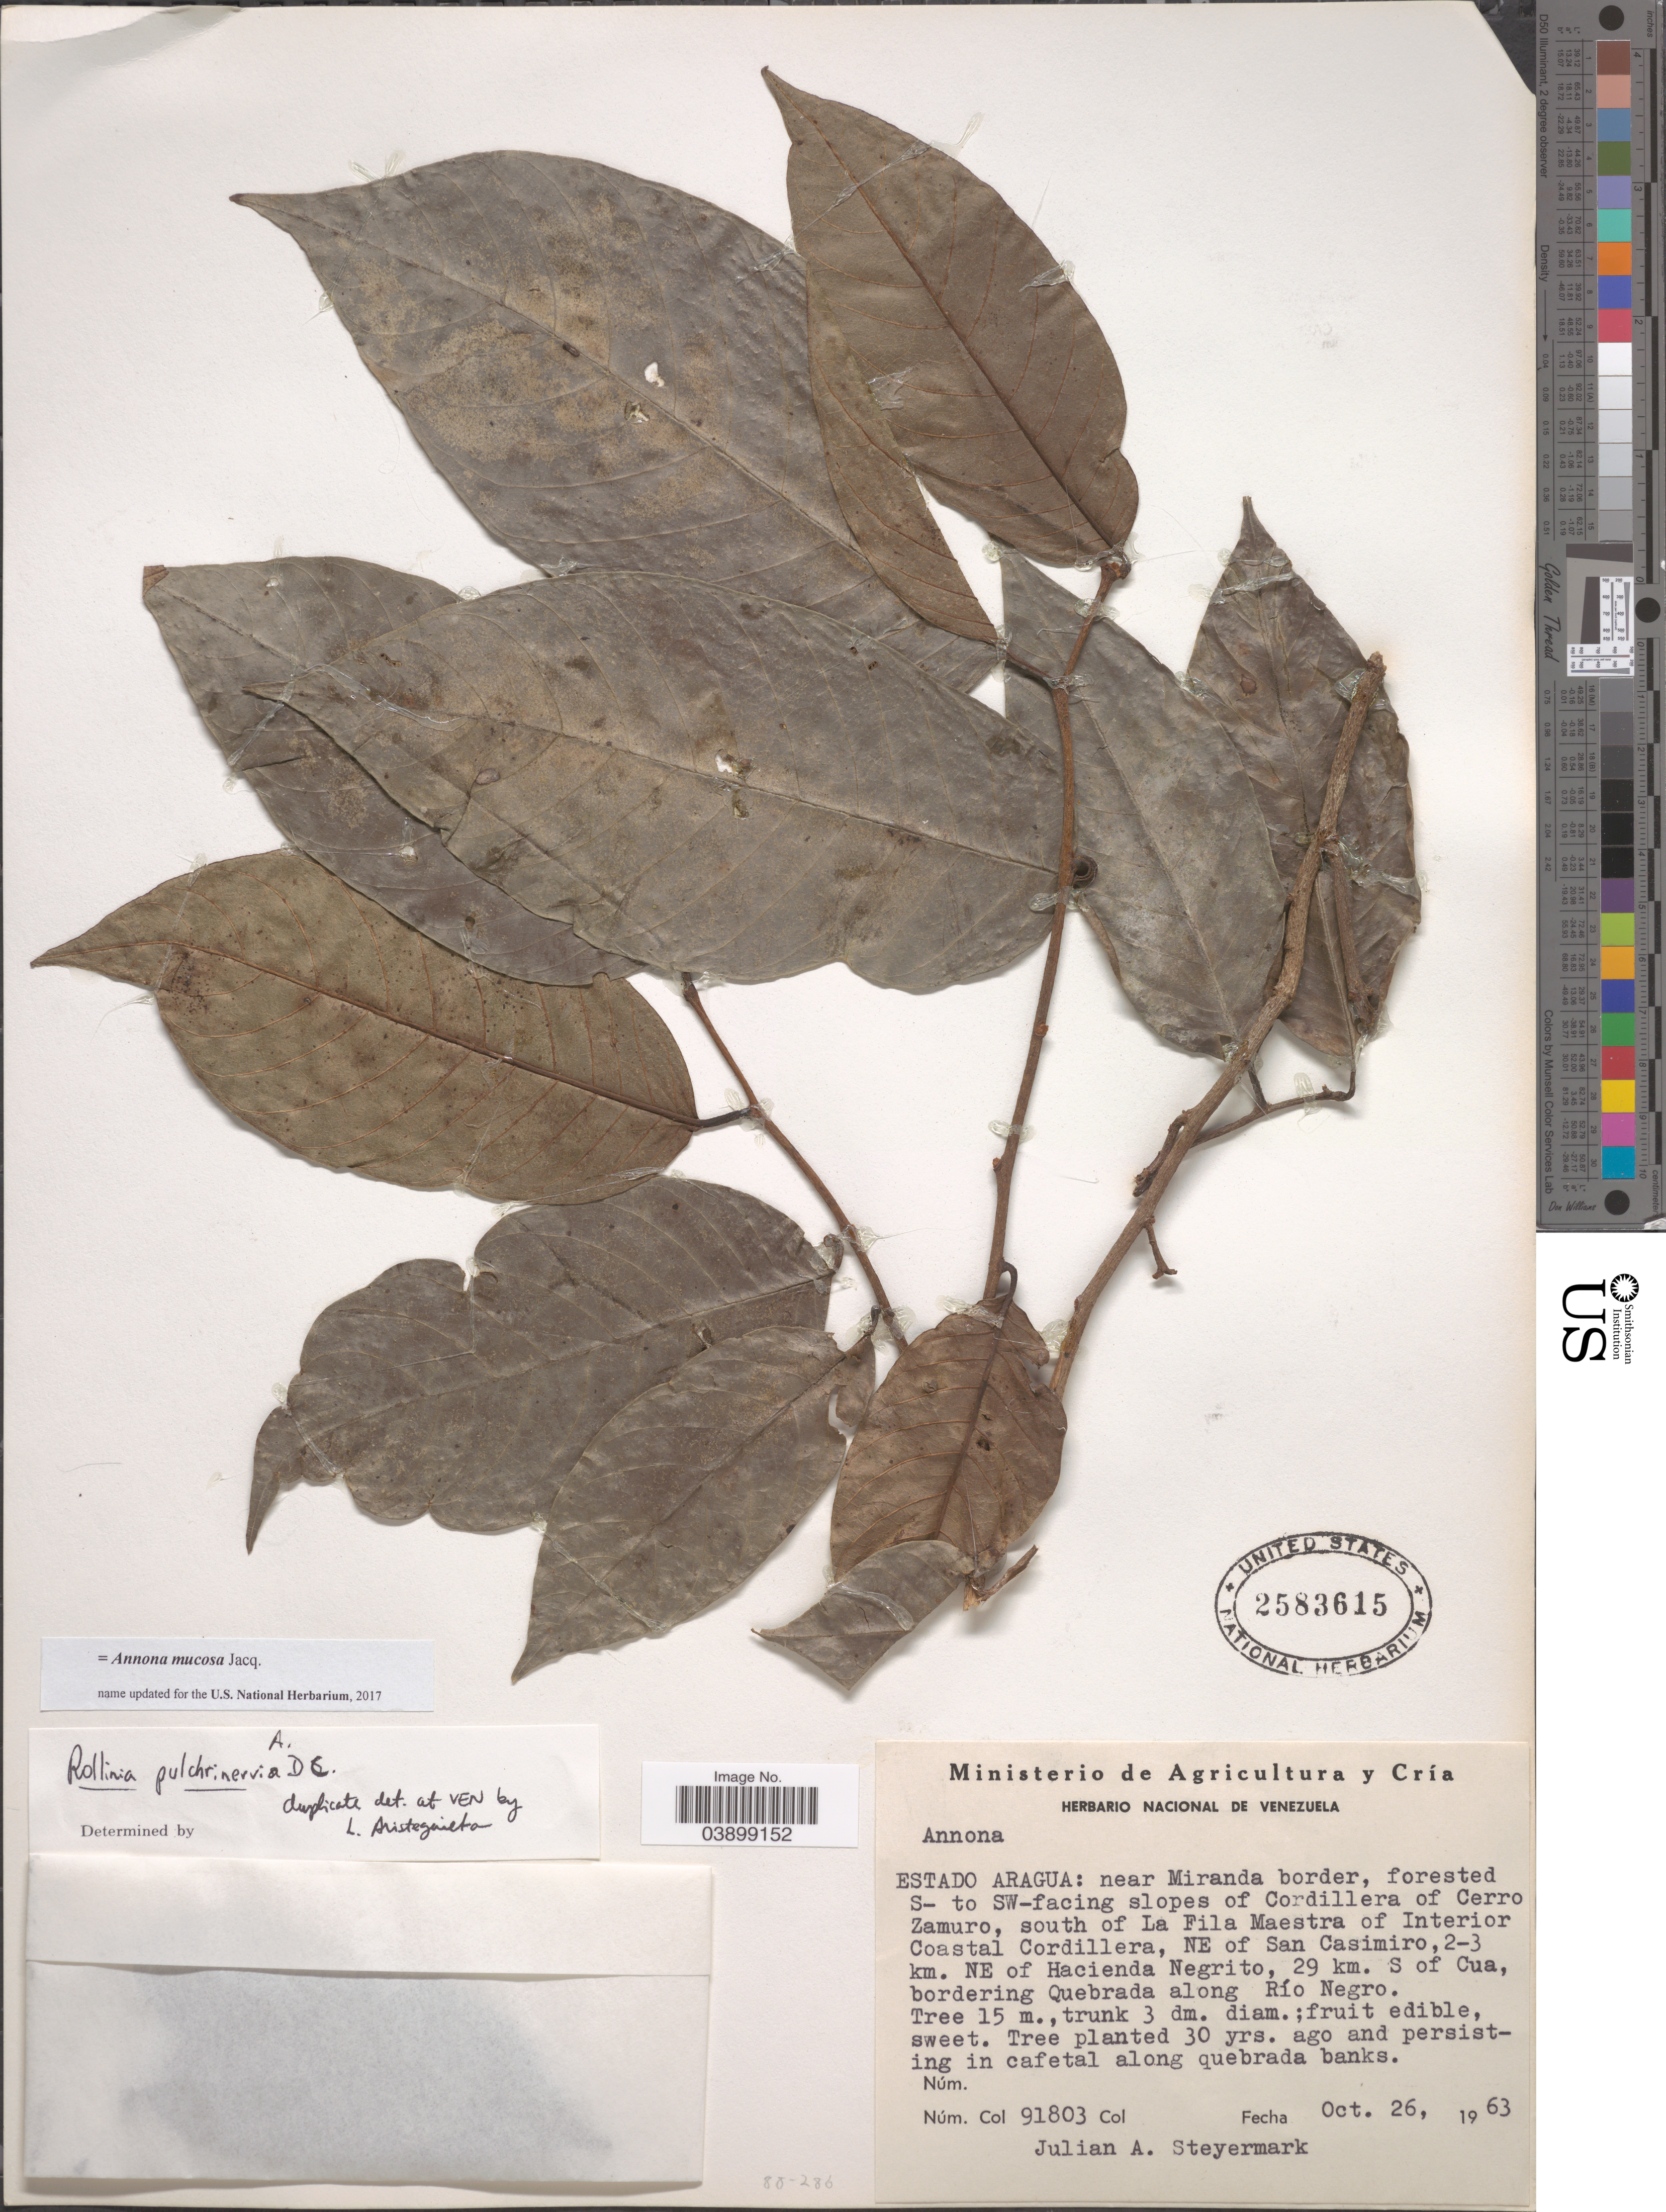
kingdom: Plantae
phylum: Tracheophyta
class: Magnoliopsida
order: Magnoliales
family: Annonaceae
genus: Annona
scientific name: Annona mucosa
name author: Jacq.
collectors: J. Steyermark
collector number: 91803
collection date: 1963-10-26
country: Venezuela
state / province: Aragua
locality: Near Miranda border, forested S- to SW-facing slopes of Cordillera of Cerro Zamuro, south of La Fila Maestra of Interior Coastal Cordillera, NE of San Casimiro, 2-3 km. NE of Hacienda Negrito, 29 km. S of Cua, bordering Quebrada along Río Negro.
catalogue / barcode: US 2583615